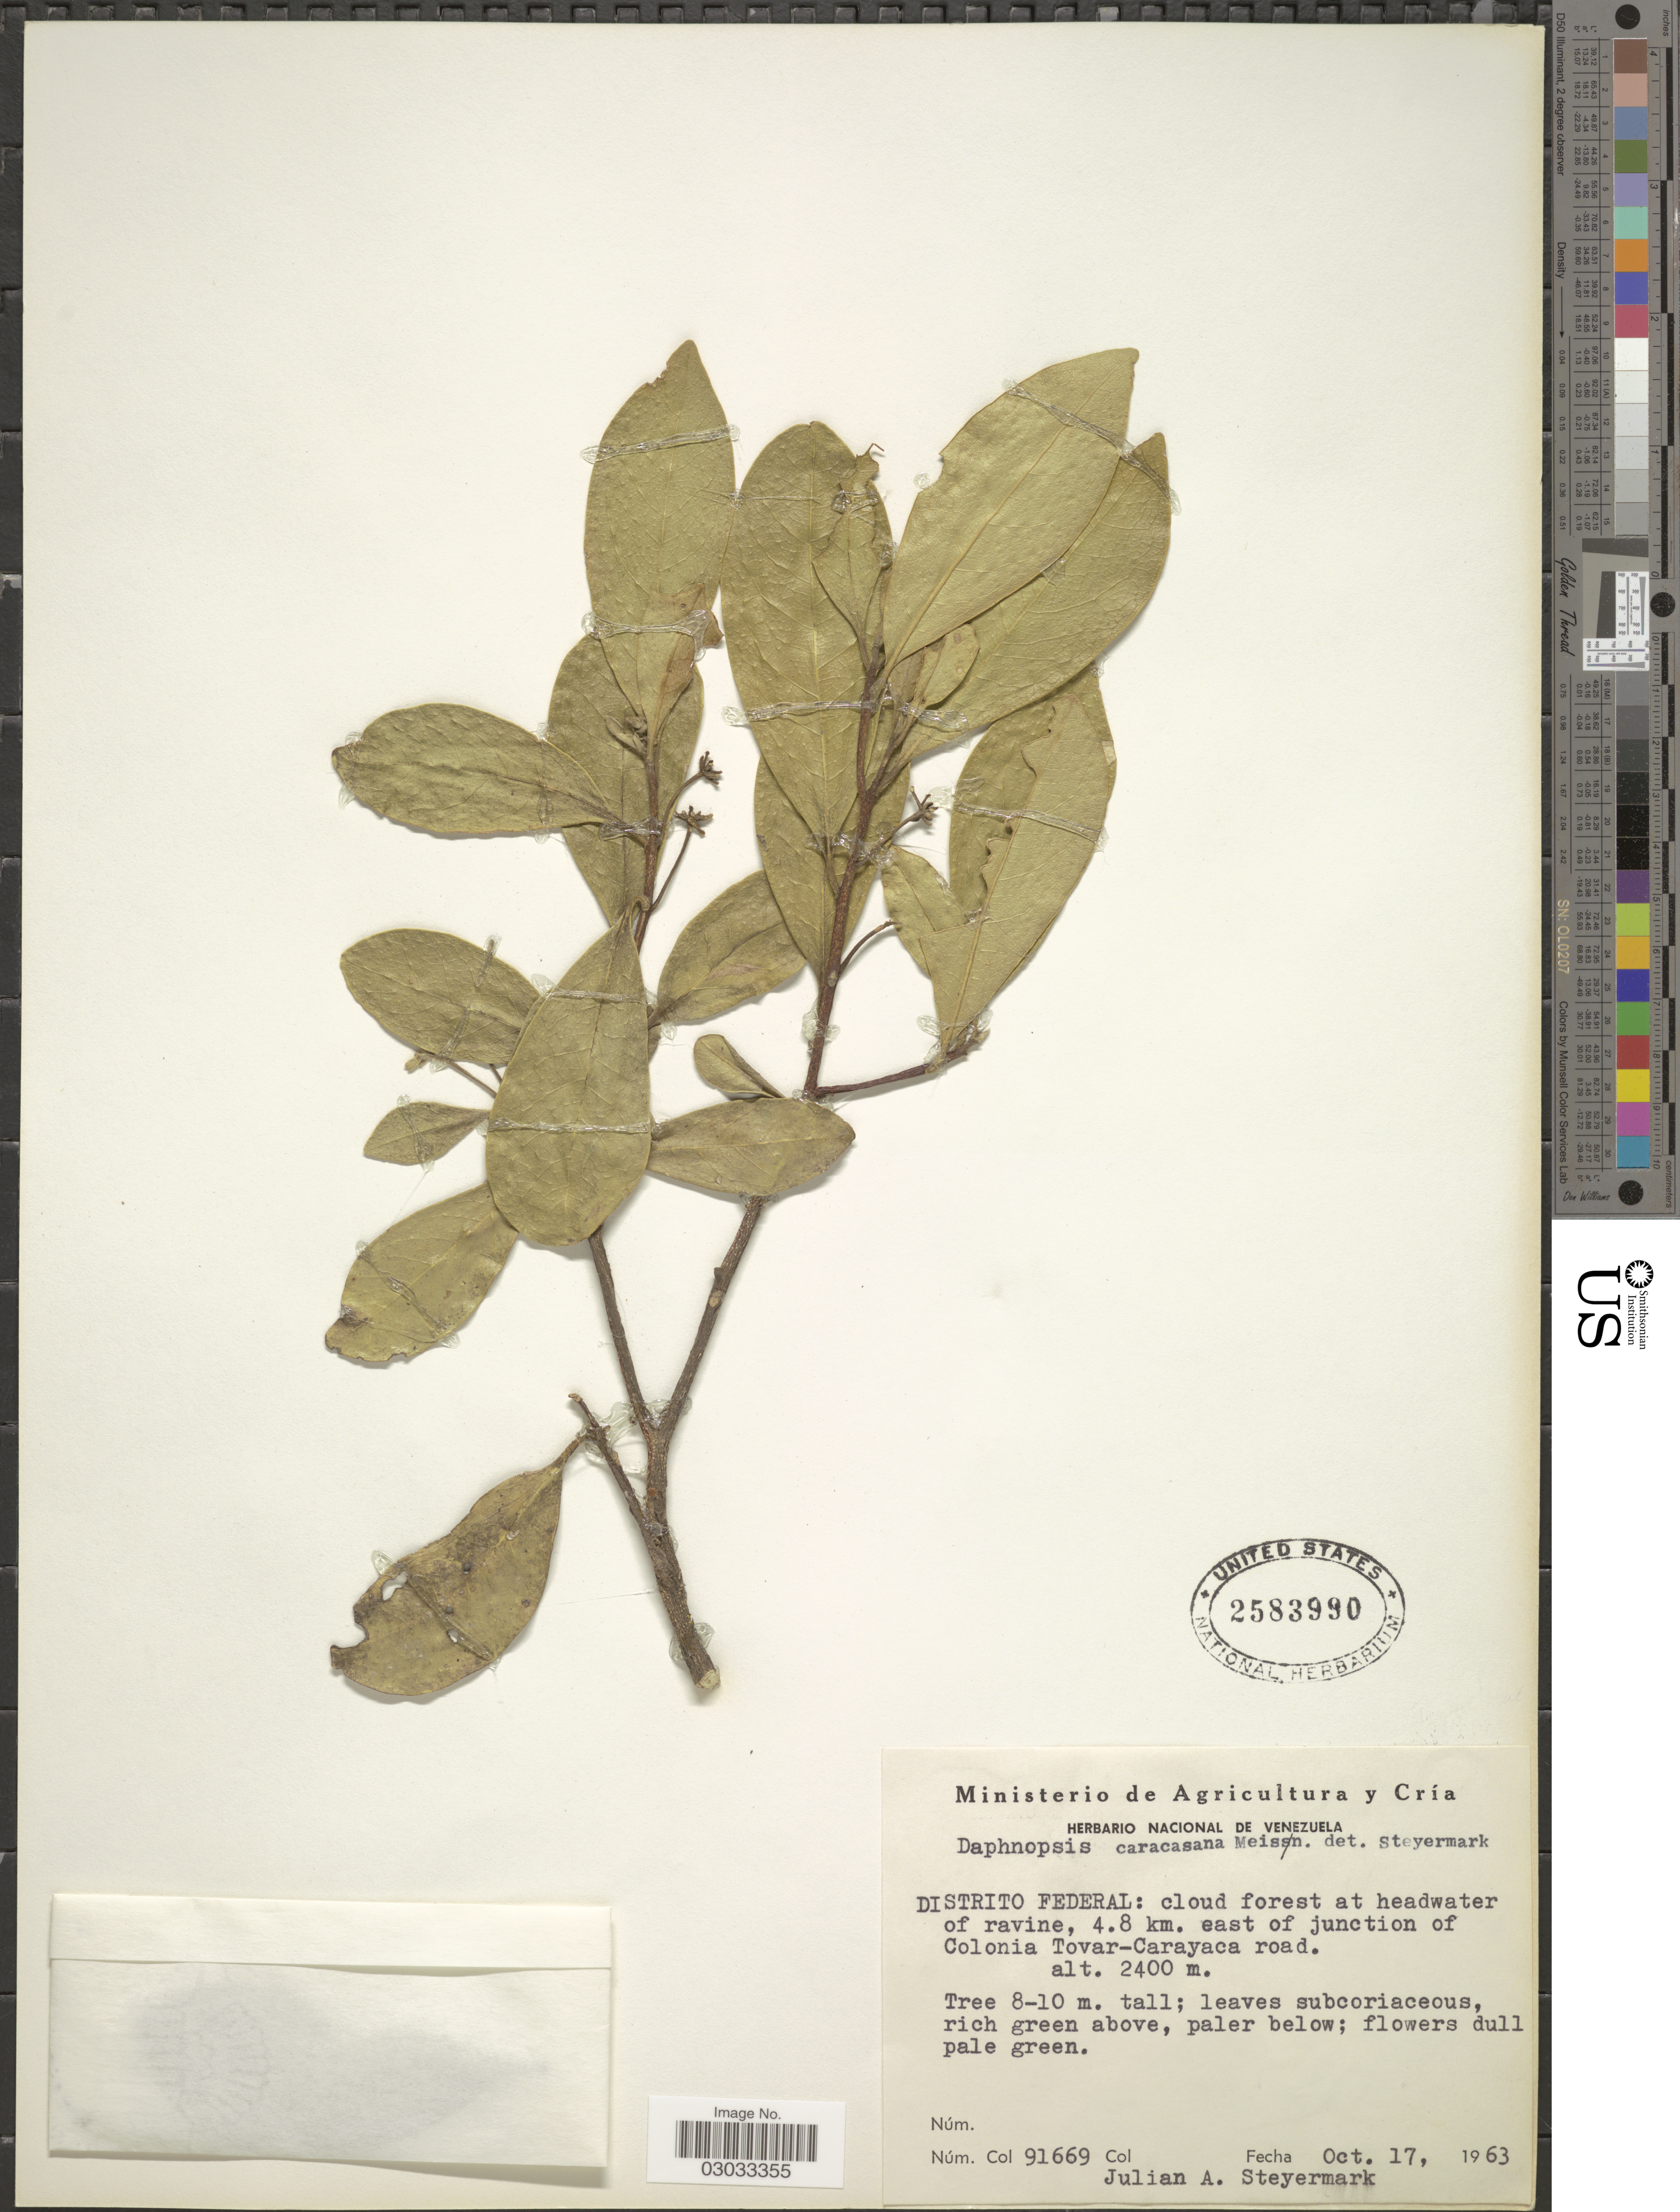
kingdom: Plantae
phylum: Tracheophyta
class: Magnoliopsida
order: Malvales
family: Thymelaeaceae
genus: Daphnopsis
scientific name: Daphnopsis caracasana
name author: Meisn.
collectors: J. Steyermark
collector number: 91669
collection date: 1963-10-17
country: Venezuela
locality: Distrito Federal: cloud forest at headwater of ravine, 4.8 km. east of junction of Colonia Tovar-Carayaca road.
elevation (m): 2400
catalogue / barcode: US 2583990